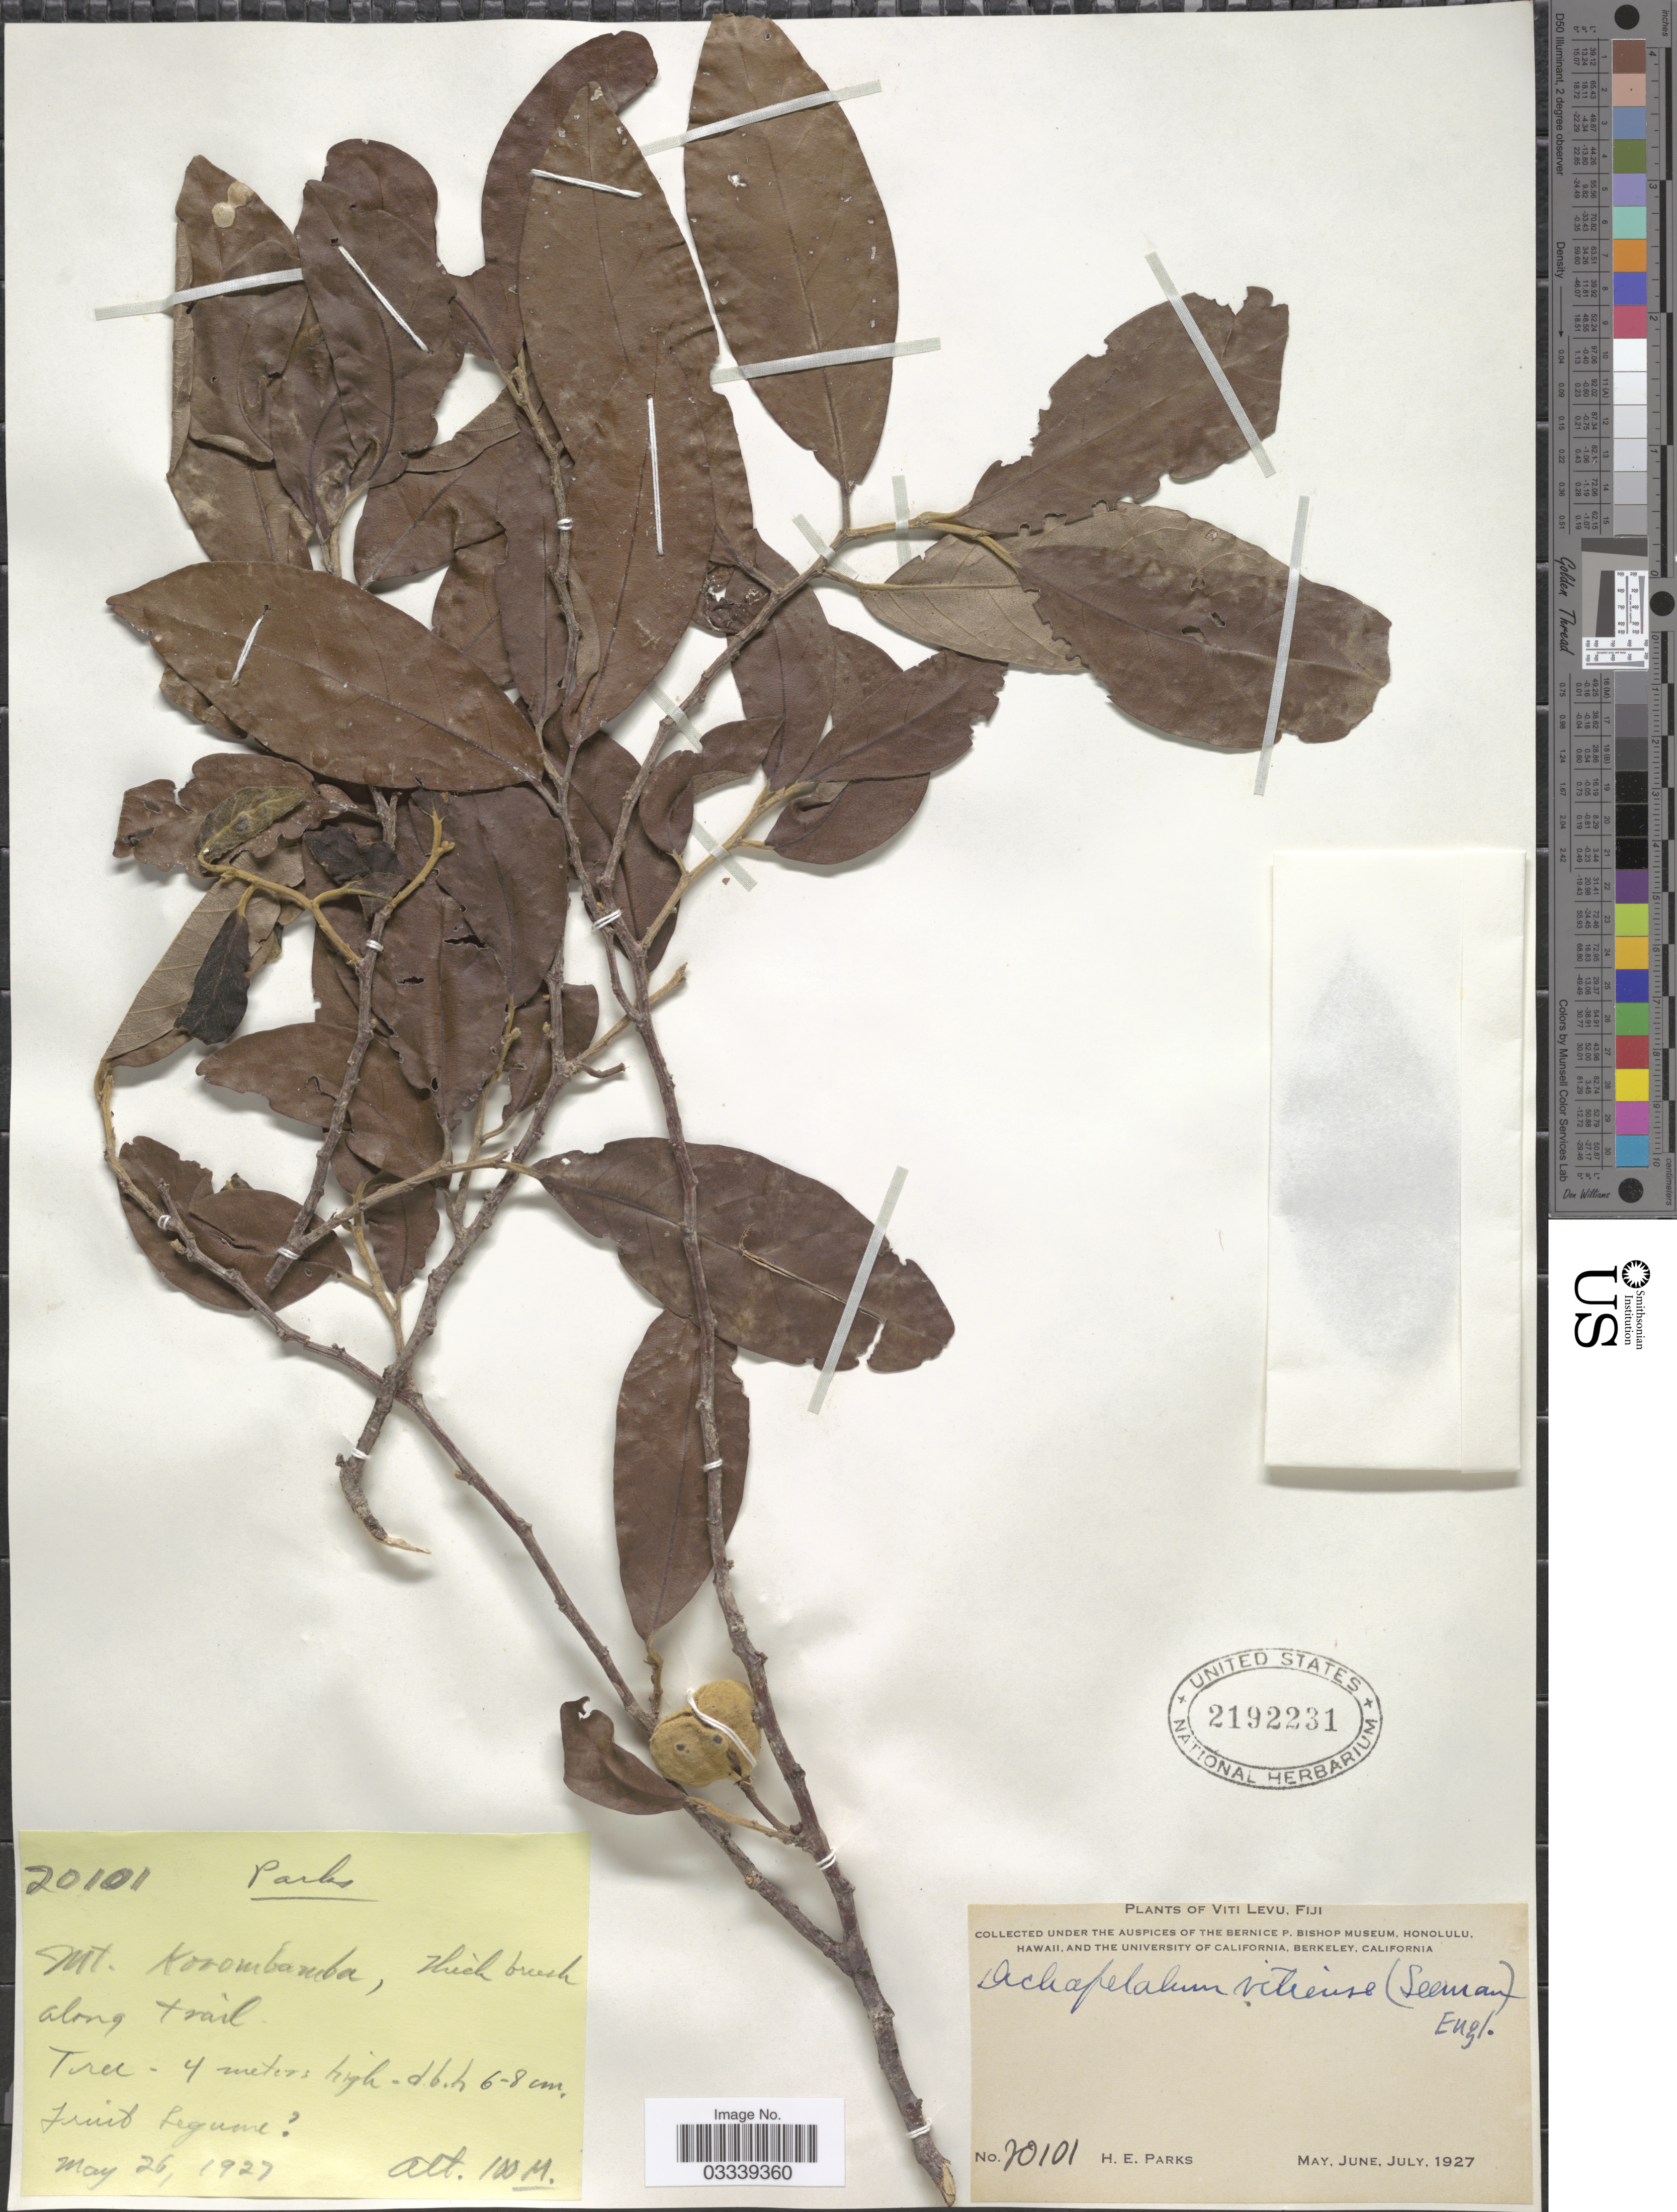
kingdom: Plantae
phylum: Tracheophyta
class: Magnoliopsida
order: Malpighiales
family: Dichapetalaceae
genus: Dichapetalum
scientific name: Dichapetalum vitiense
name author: (Seem.) Engl.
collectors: H. E. Parks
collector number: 20101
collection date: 1927-05-26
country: Fiji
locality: Viti Levu, Mt. Korombamba.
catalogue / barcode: US 2192231